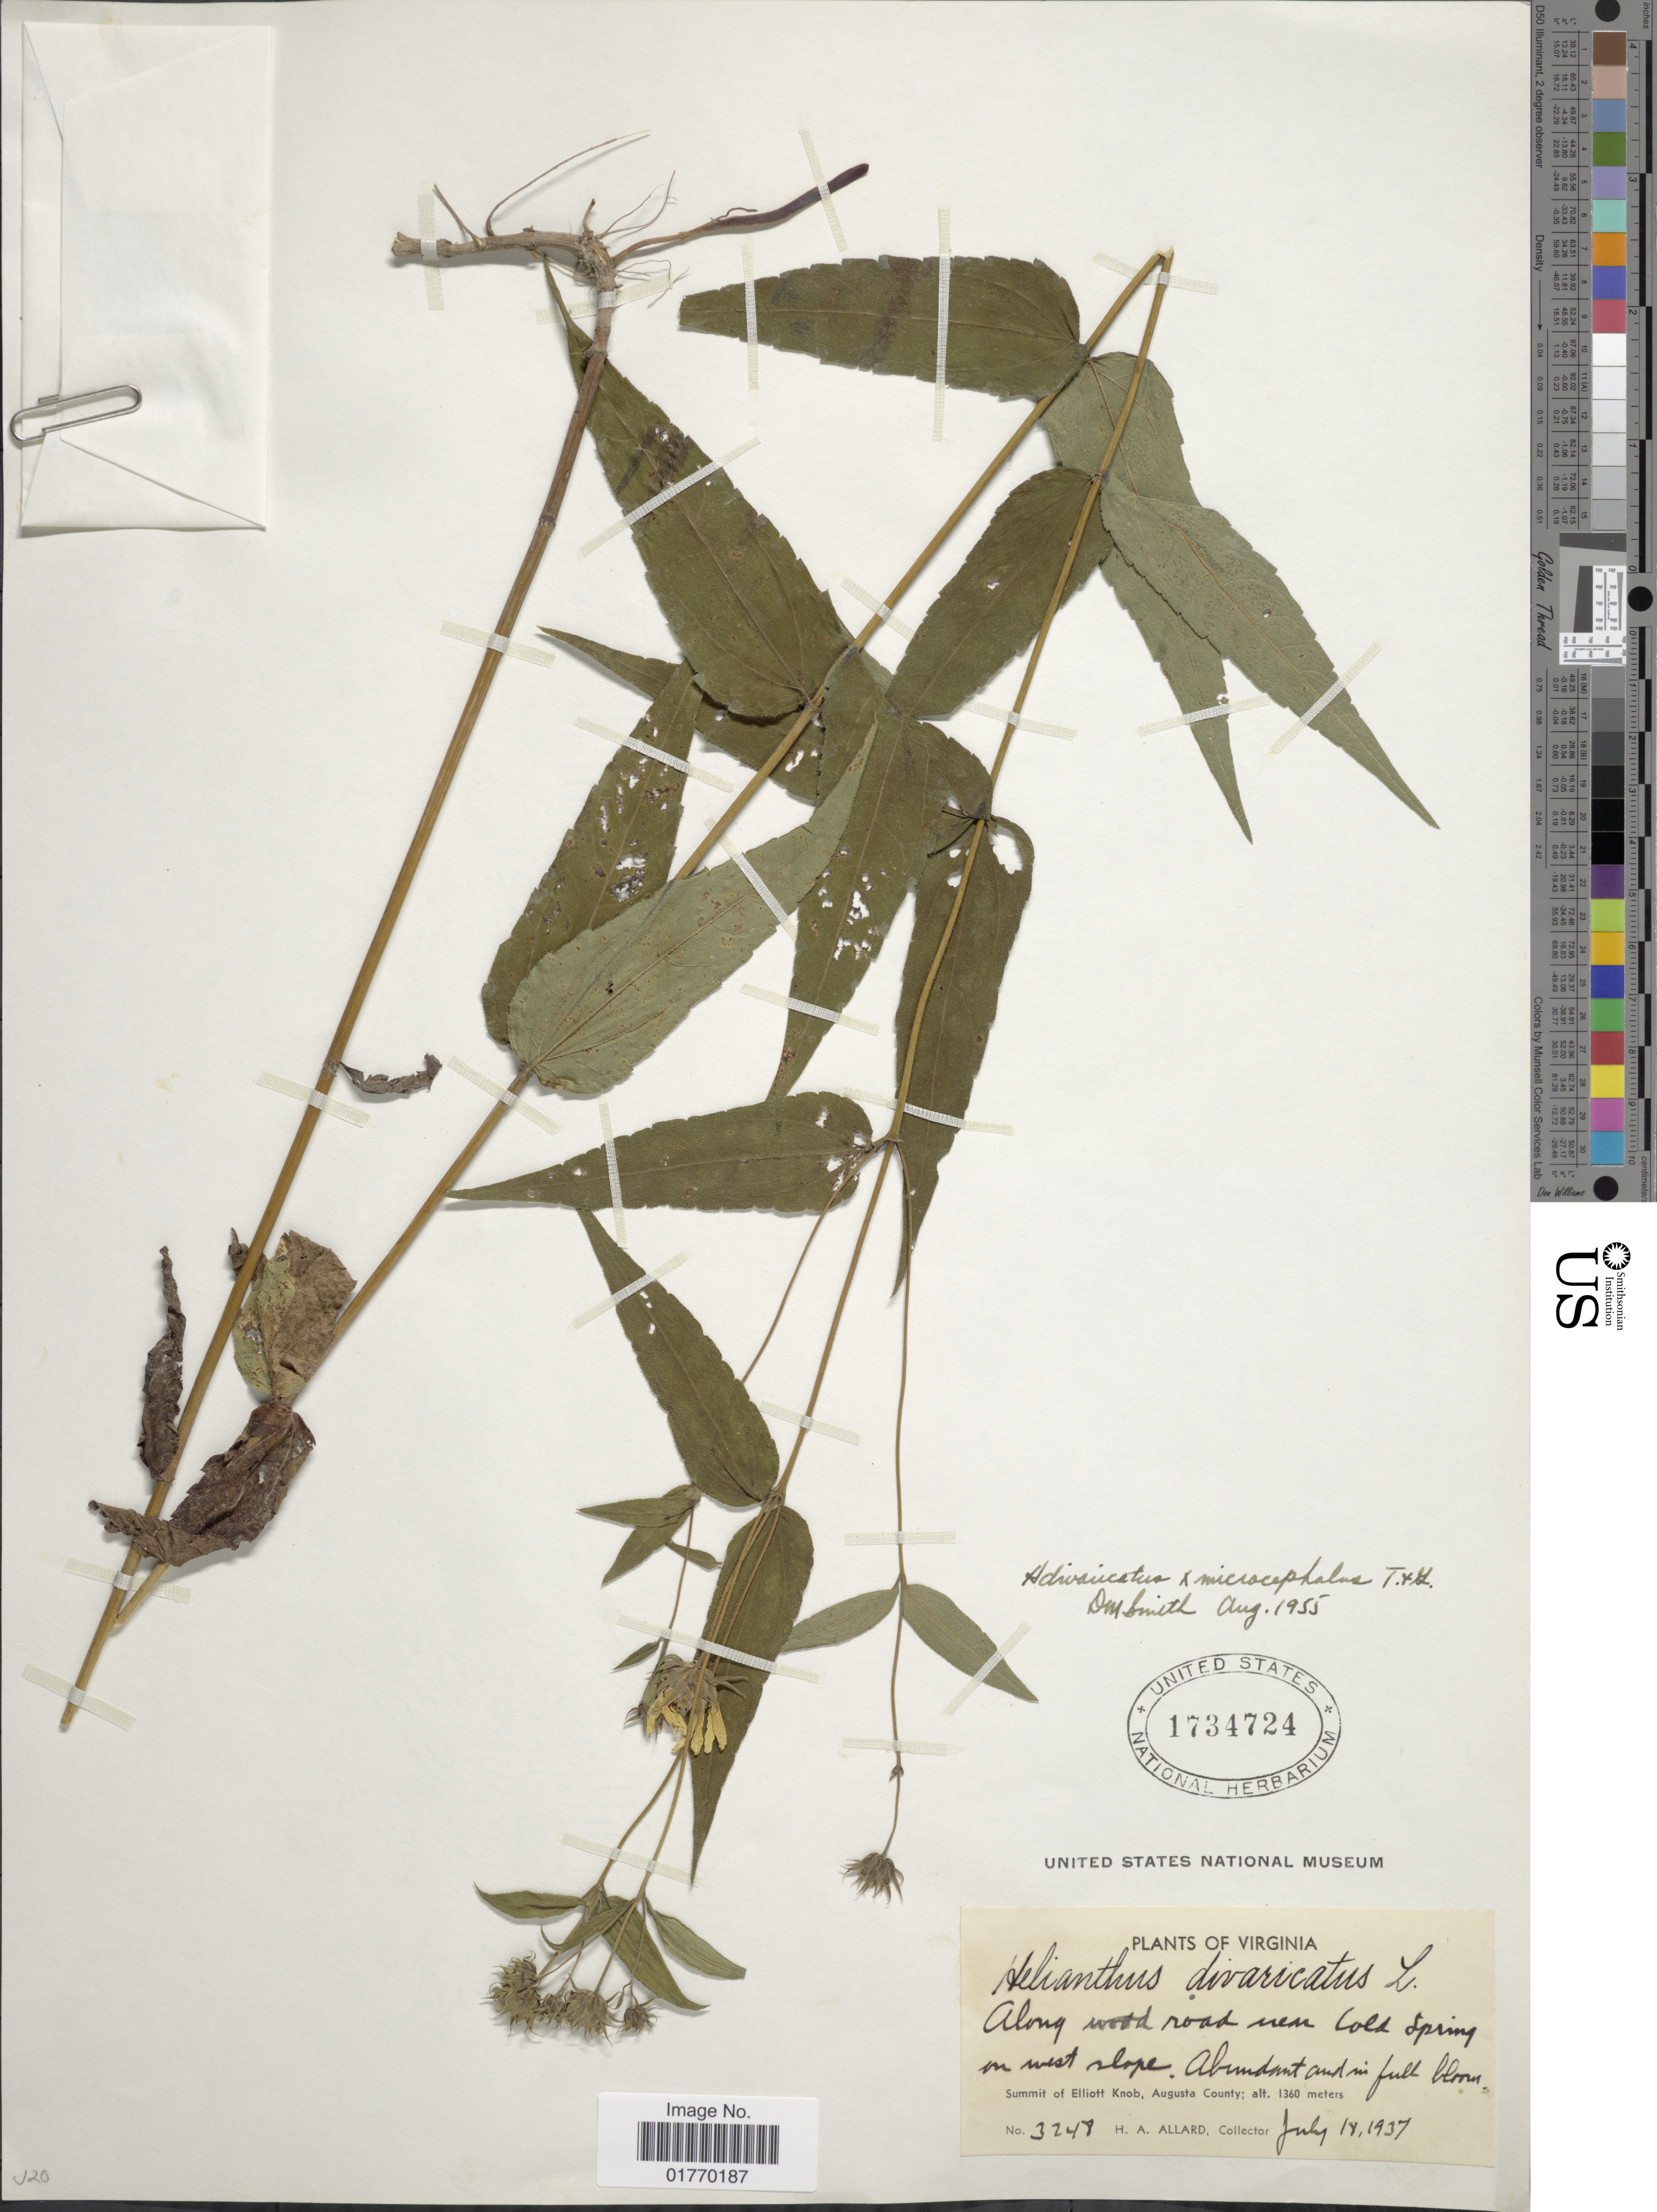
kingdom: Plantae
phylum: Tracheophyta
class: Magnoliopsida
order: Asterales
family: Asteraceae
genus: Helianthus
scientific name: Helianthus divaricatus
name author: L.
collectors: H. A. Allard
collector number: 3248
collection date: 1937-07-18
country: United States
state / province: Virginia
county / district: Augusta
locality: Along wood road near Cold Spring on west slope, Summit of Elliott Knob, Augusta County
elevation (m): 1360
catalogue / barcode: US 1734724